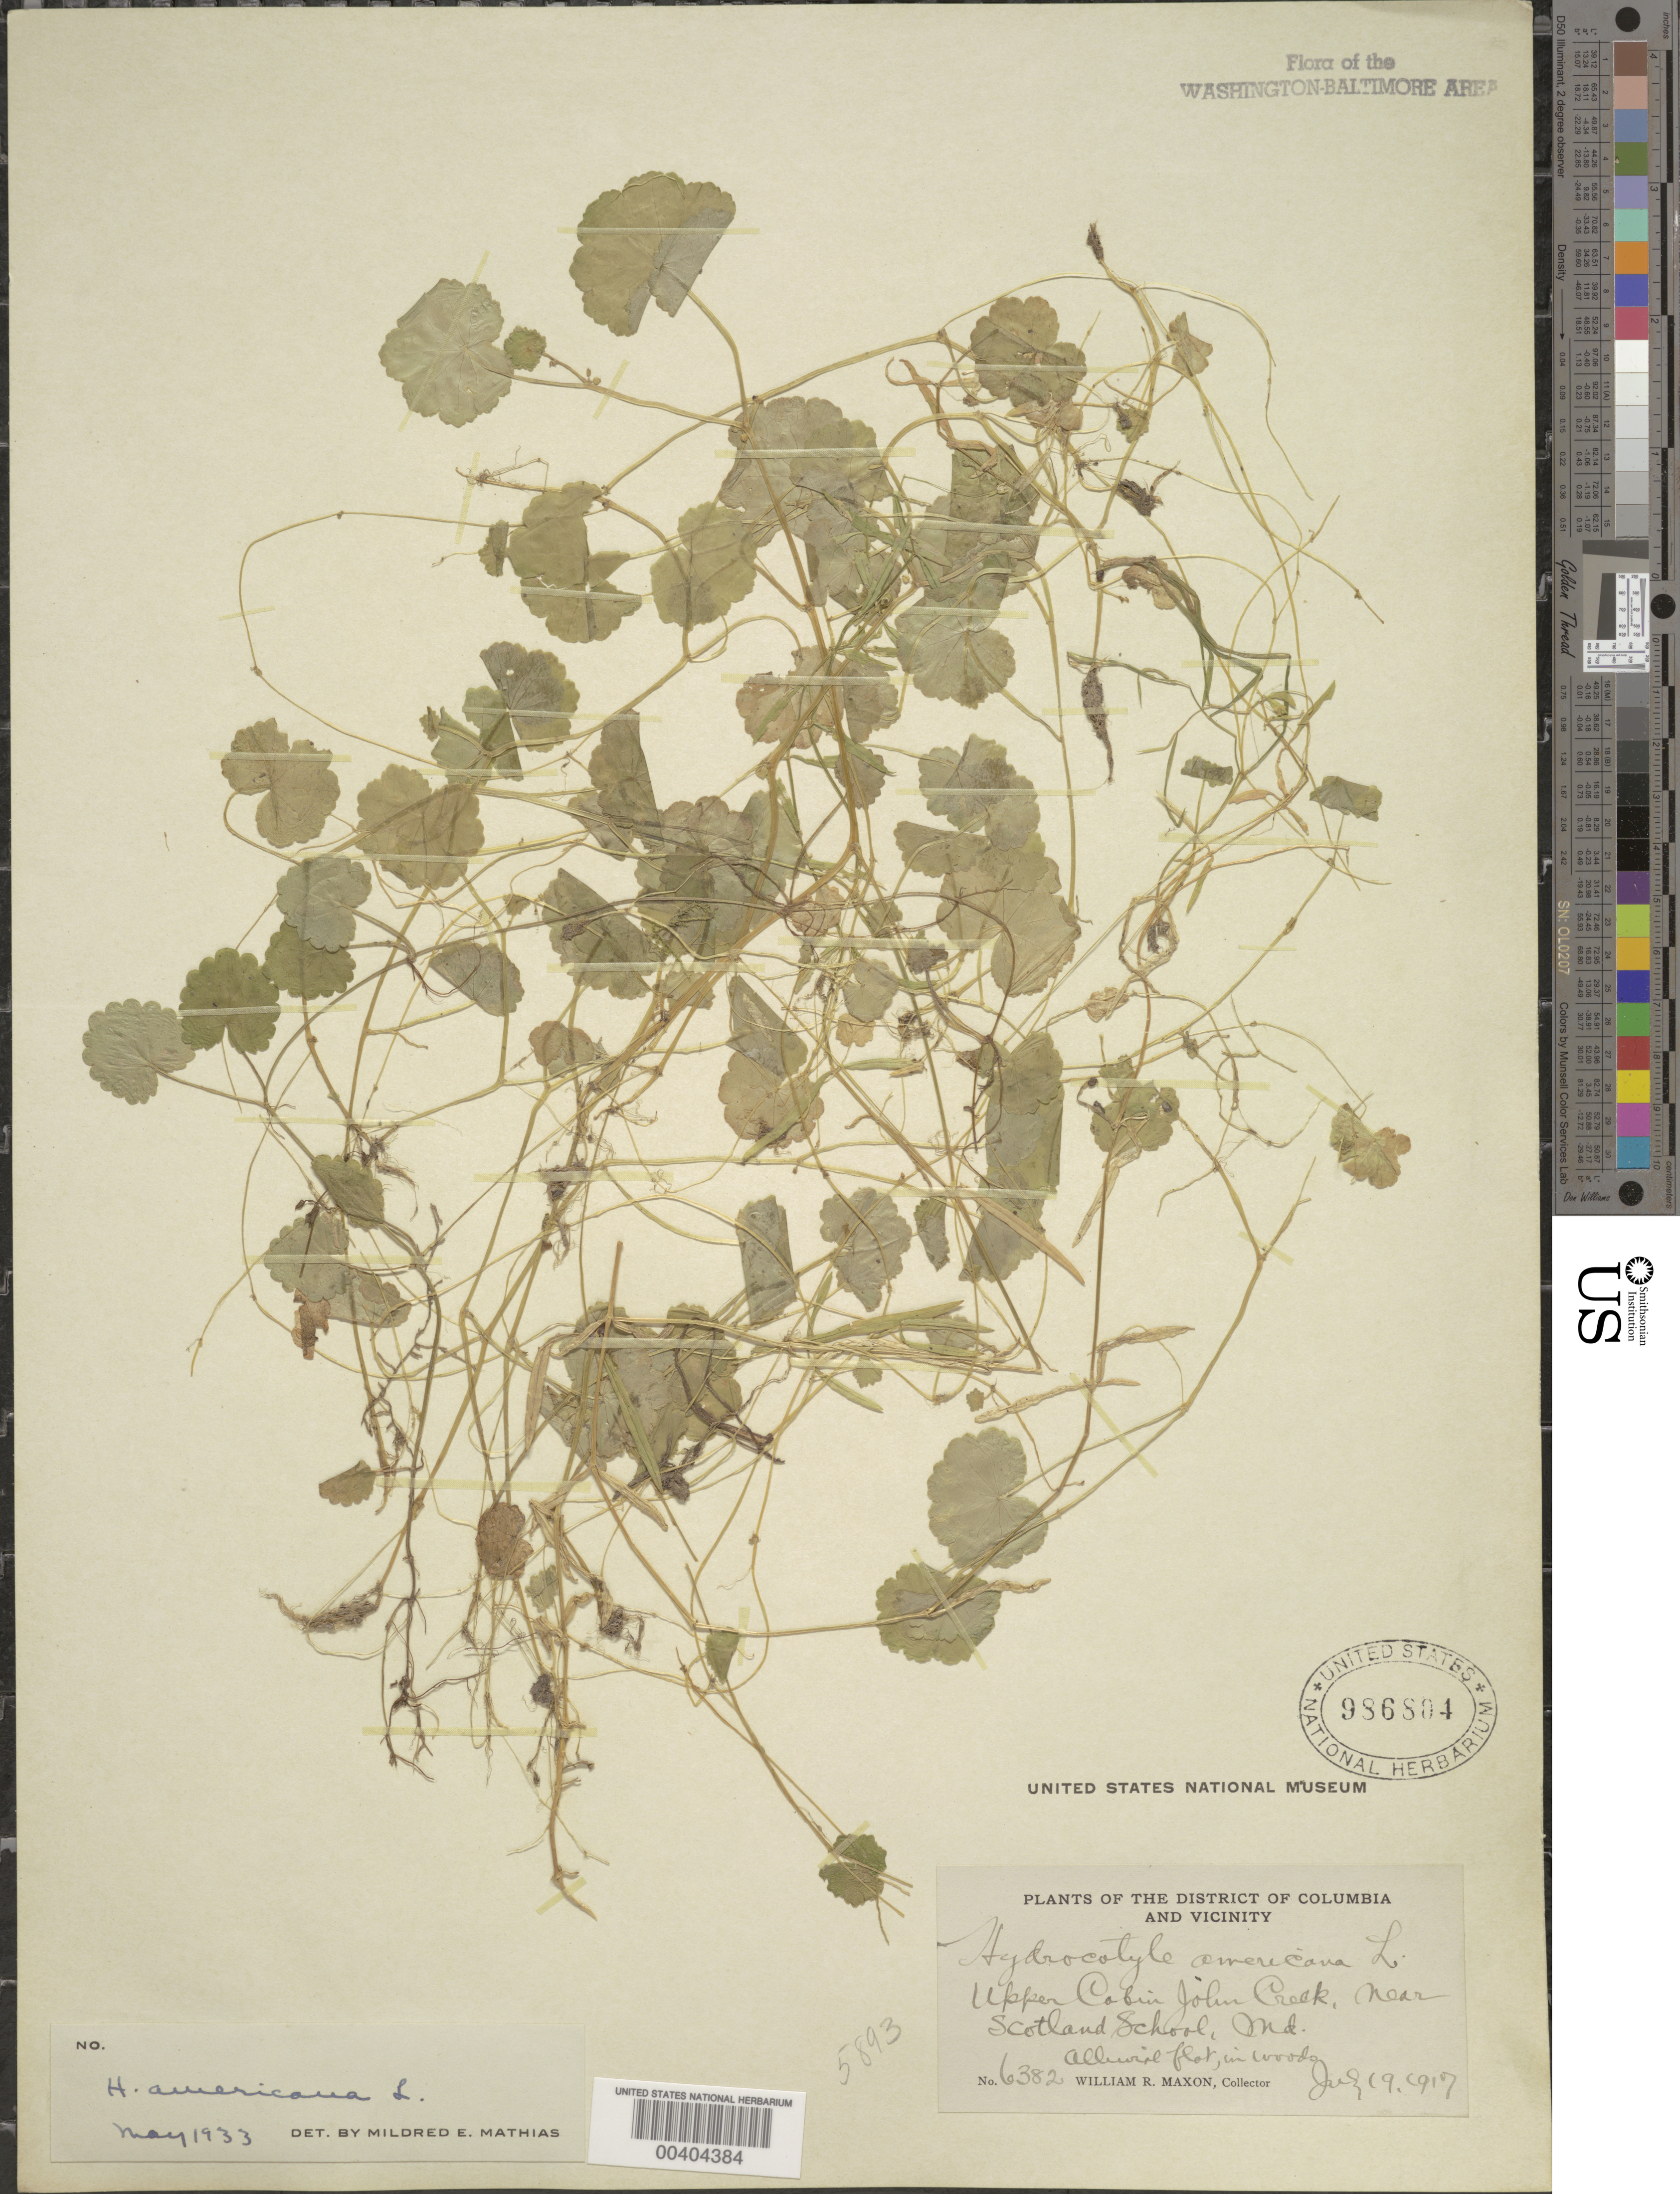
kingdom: Plantae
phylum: Tracheophyta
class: Magnoliopsida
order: Apiales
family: Araliaceae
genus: Hydrocotyle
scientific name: Hydrocotyle americana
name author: L.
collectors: W. R. Maxon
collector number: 6382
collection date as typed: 19 Jul 1917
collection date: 1917-07-19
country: United States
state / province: Maryland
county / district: Montgomery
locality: Upper Cabin John Creek, near Scotland School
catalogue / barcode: US 986804